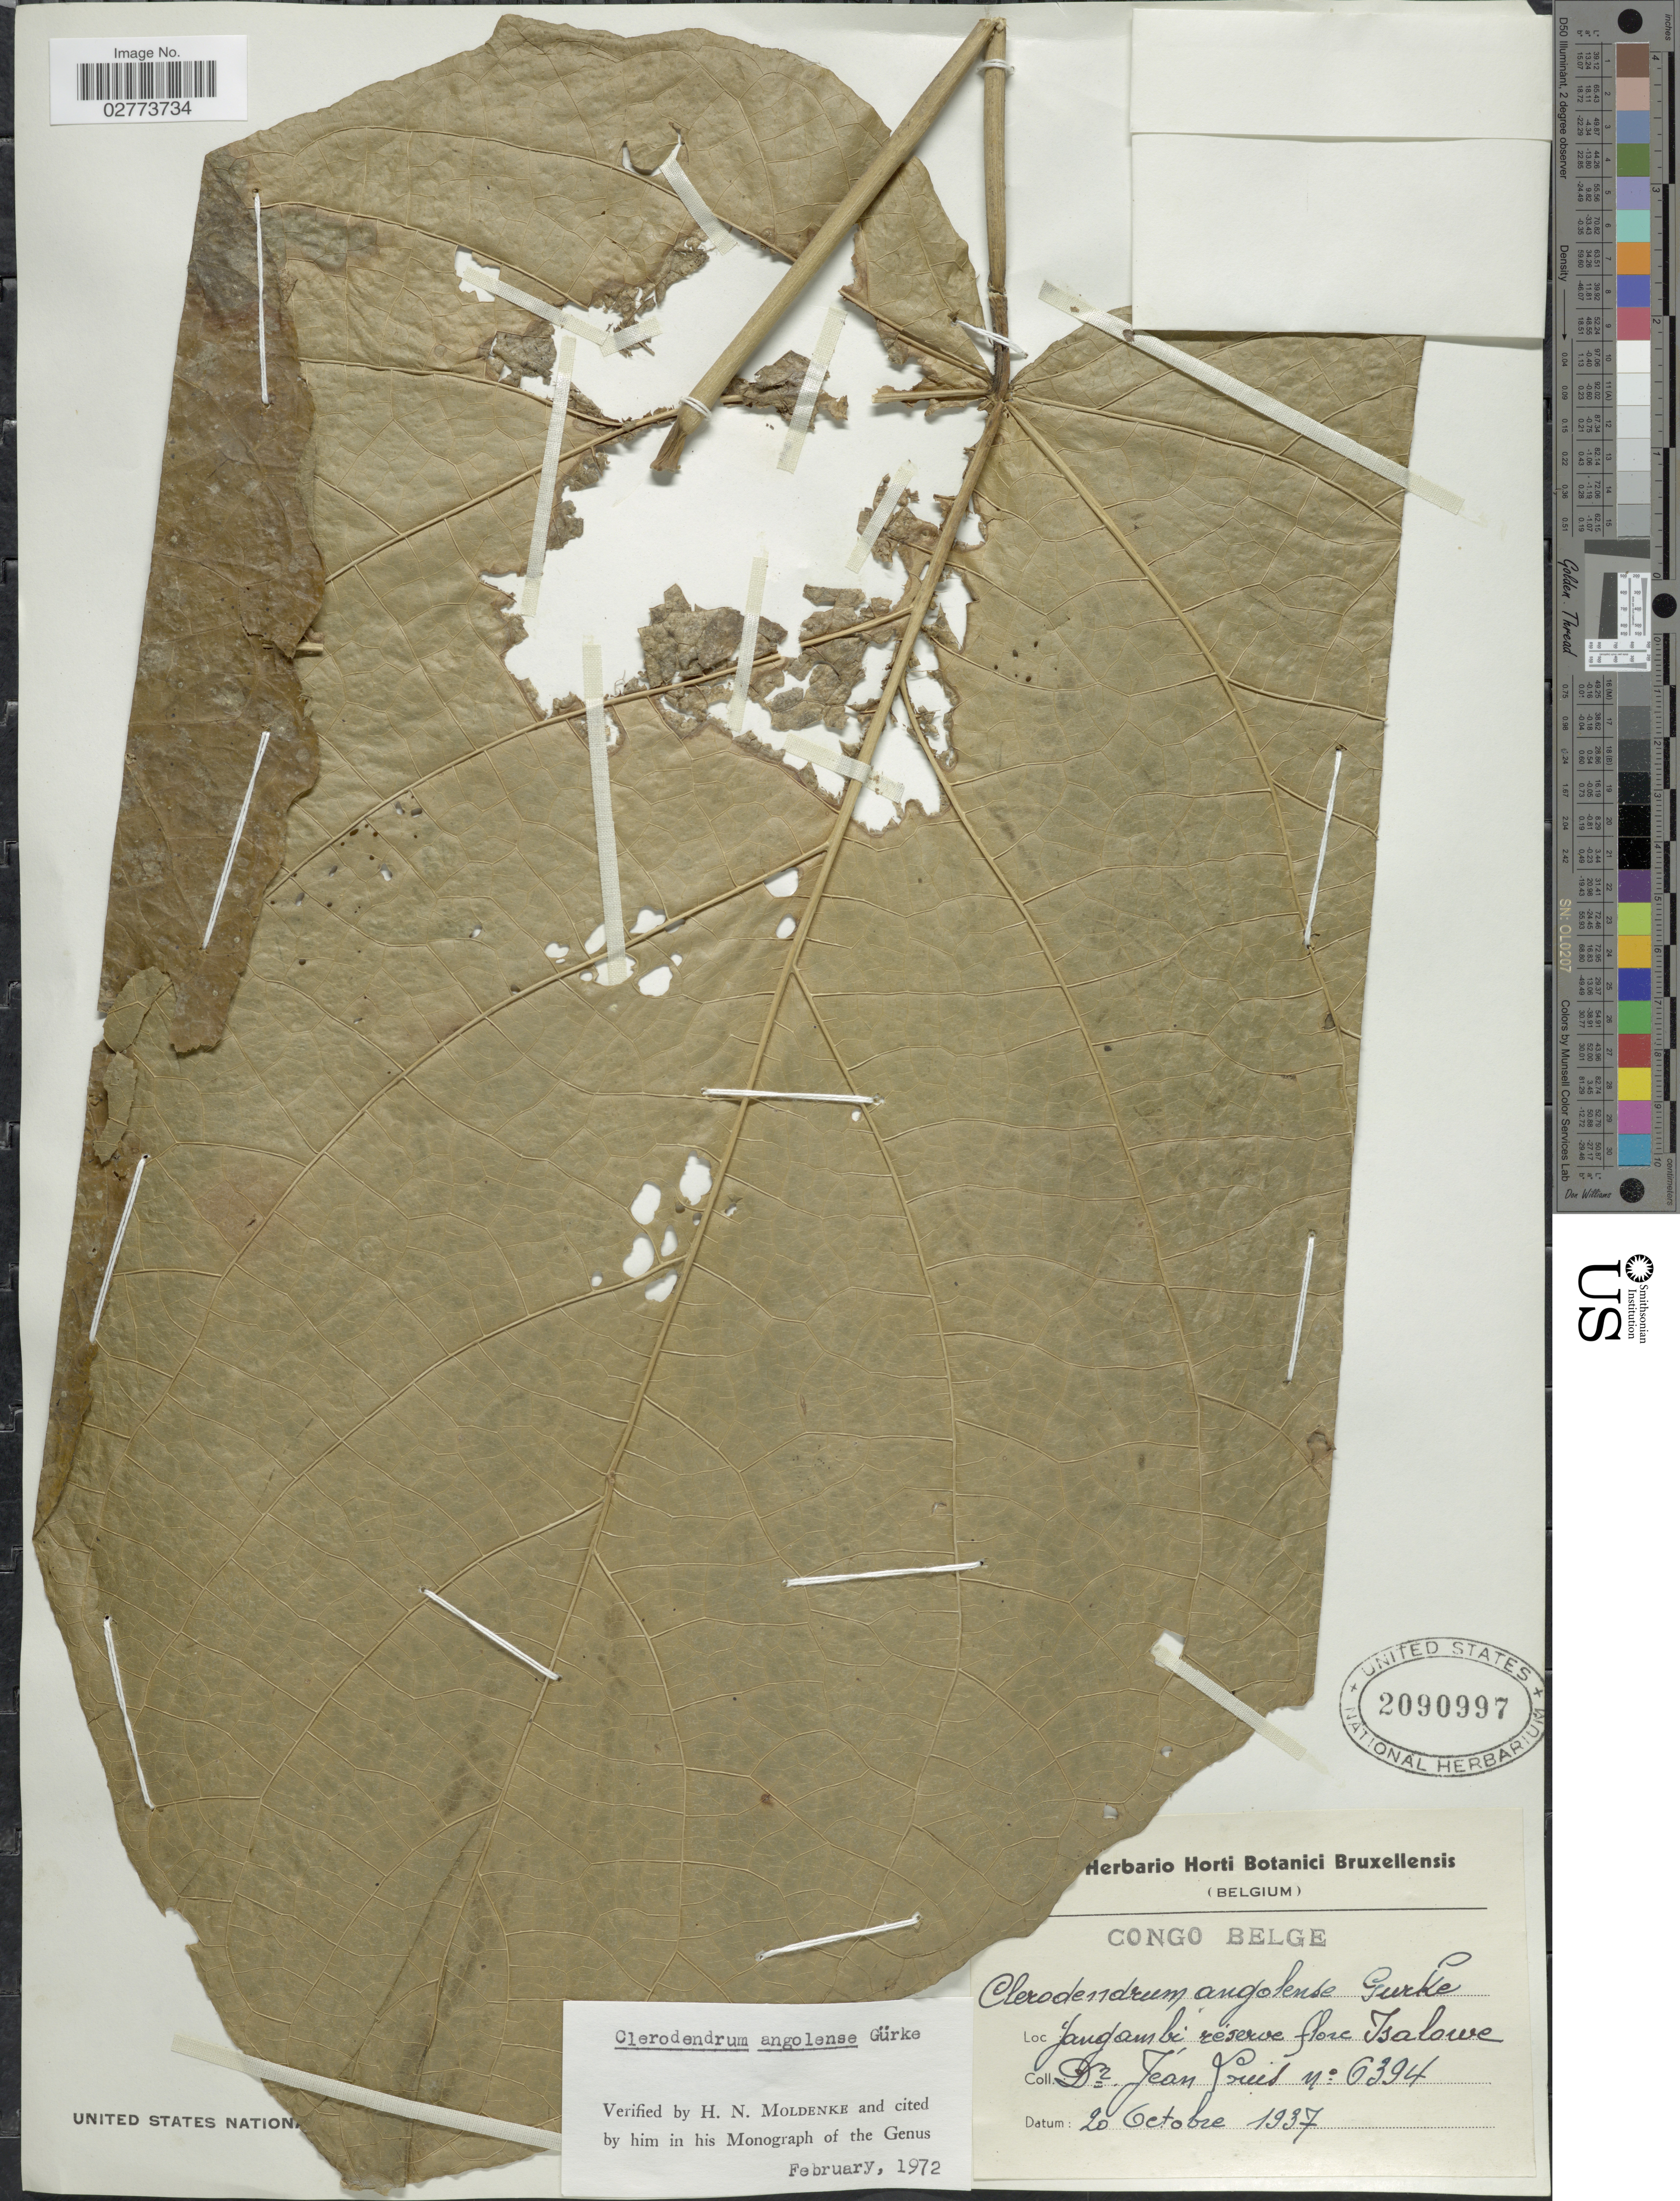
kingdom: Plantae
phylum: Tracheophyta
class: Magnoliopsida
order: Lamiales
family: Lamiaceae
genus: Clerodendrum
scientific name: Clerodendrum angolense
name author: Gürke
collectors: J. Louis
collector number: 6394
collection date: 1937-10-20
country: Congo, Democratic Republic of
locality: Yangambi, réserve flore Isalowe, Congo Belge.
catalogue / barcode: US 2090997